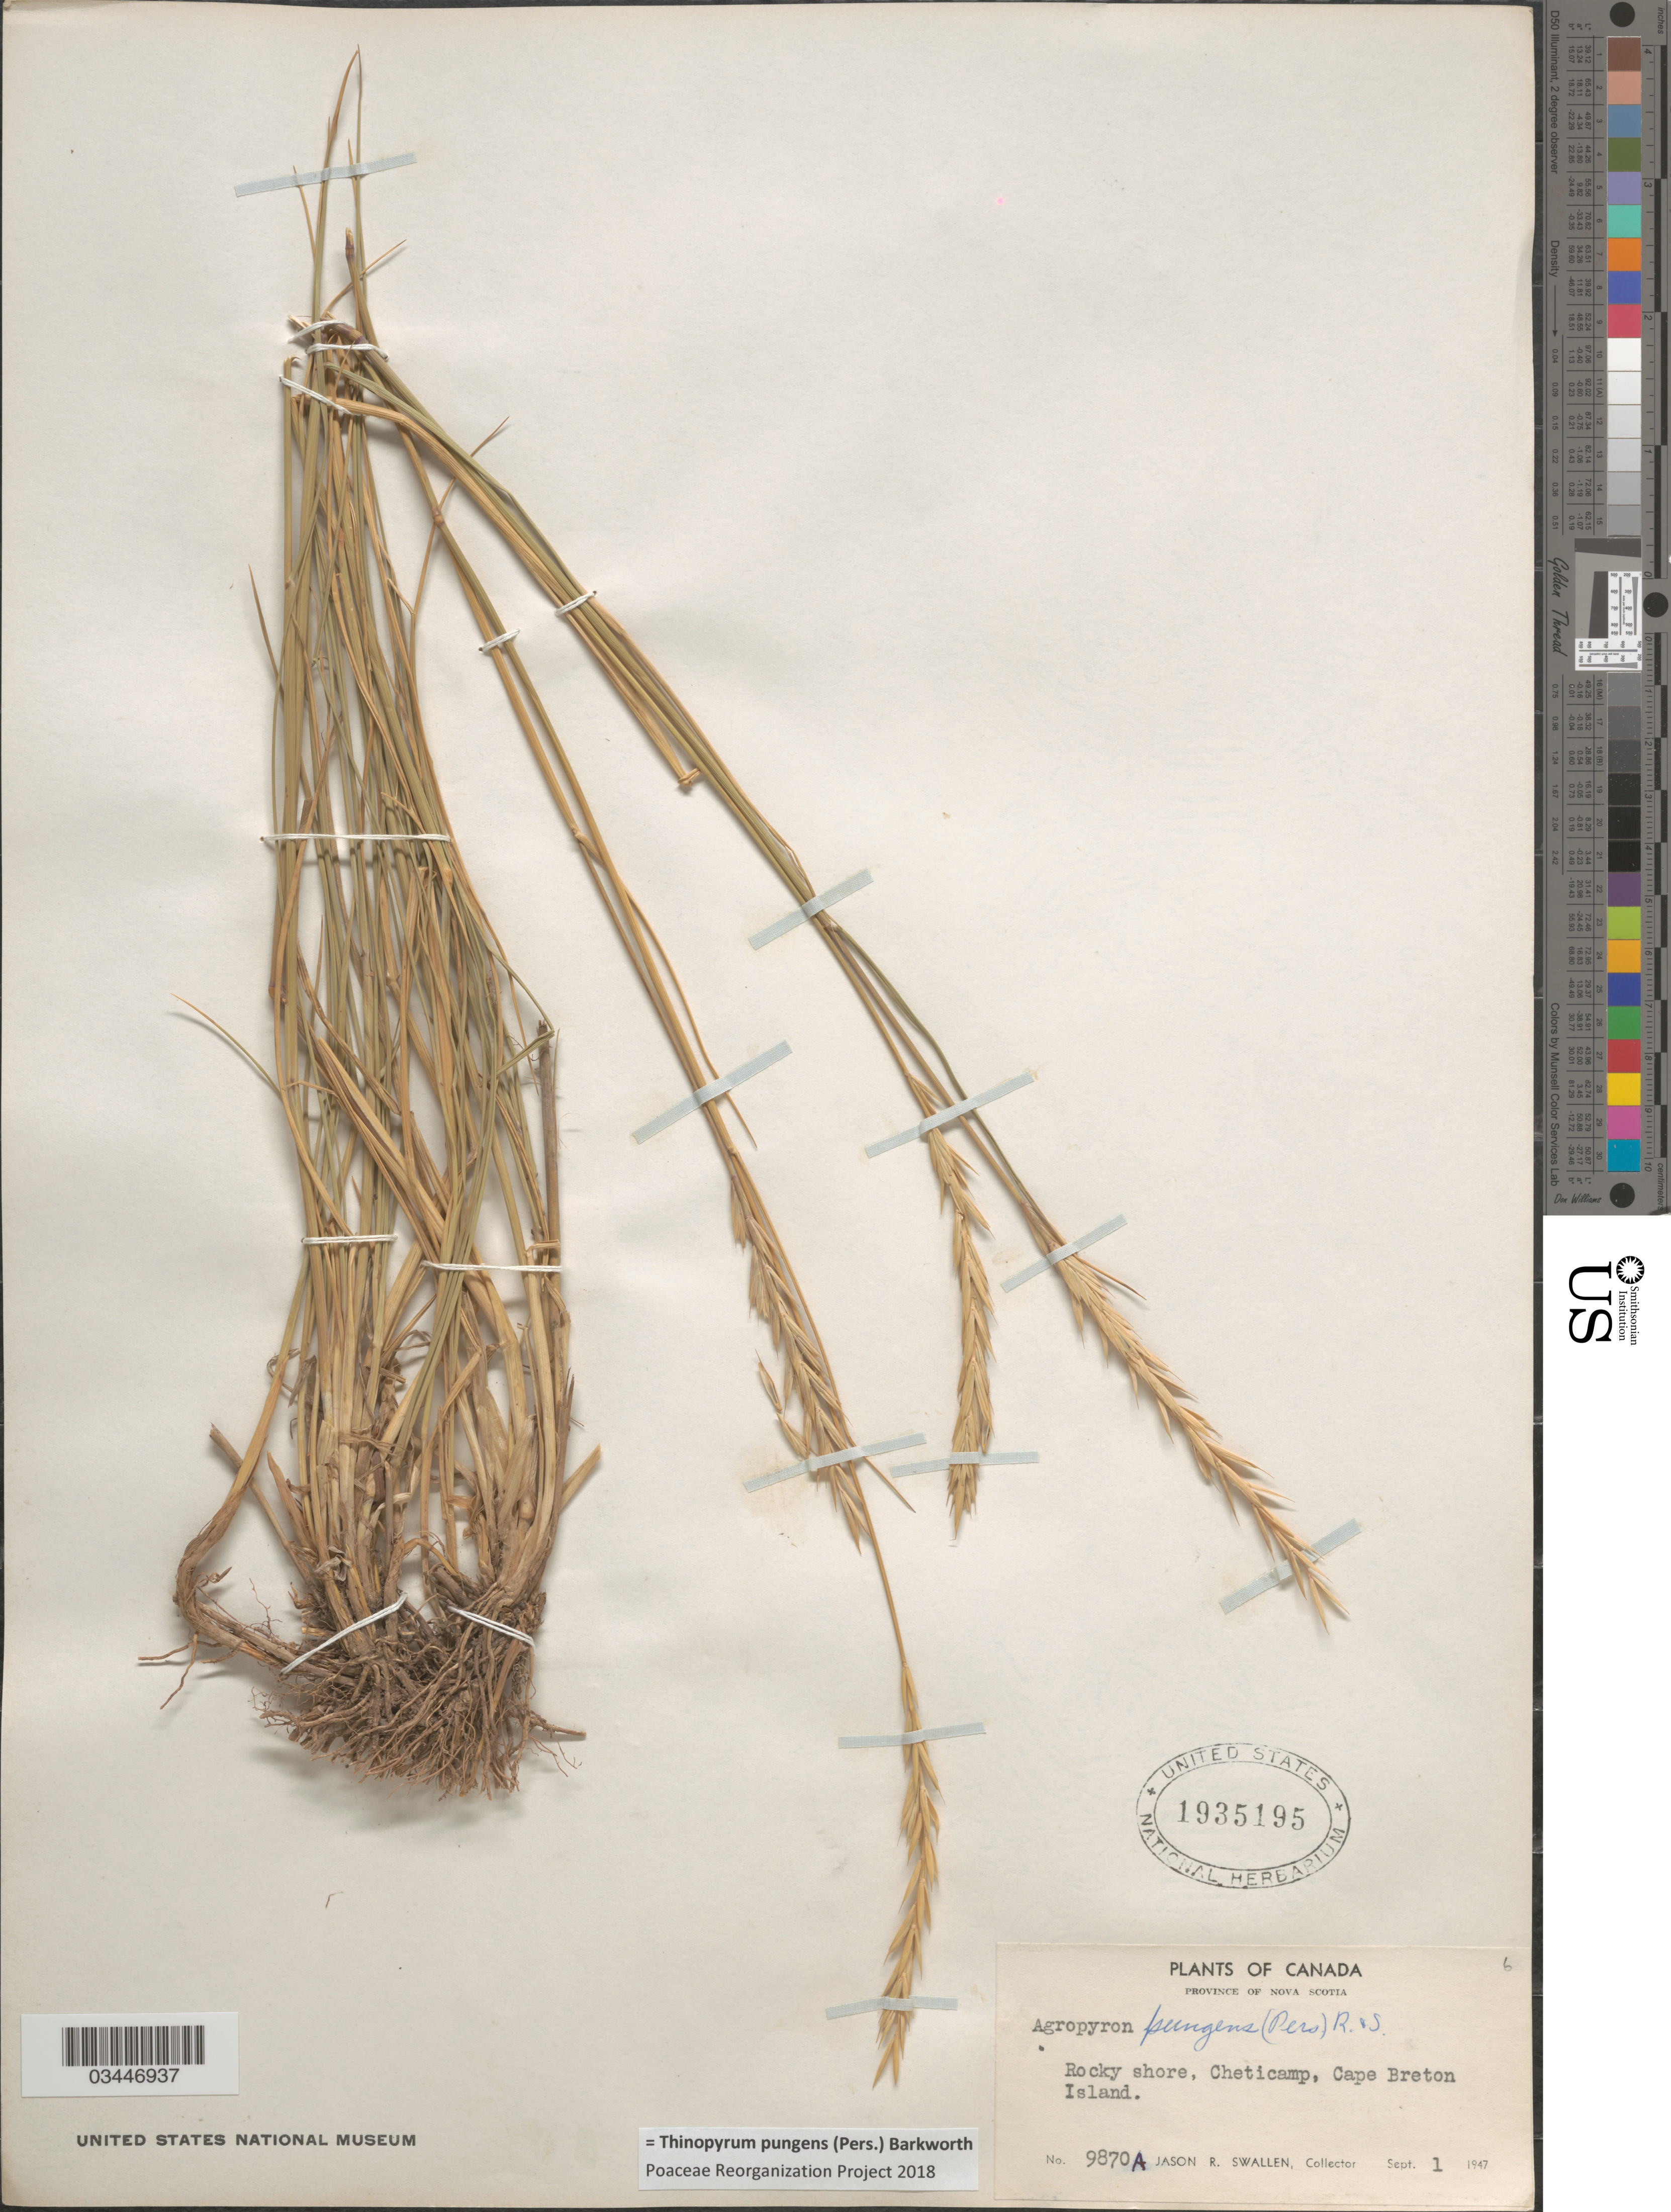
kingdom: Plantae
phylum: Tracheophyta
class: Liliopsida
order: Poales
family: Poaceae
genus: Thinopyrum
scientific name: Thinopyrum pungens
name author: (Pers.) Barkworth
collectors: J. R. Swallen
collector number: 9870A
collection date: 1947-09-01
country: Canada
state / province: Nova Scotia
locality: Rocky shore, Cheticamp, Cape Breton Island.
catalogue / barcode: US 1935195